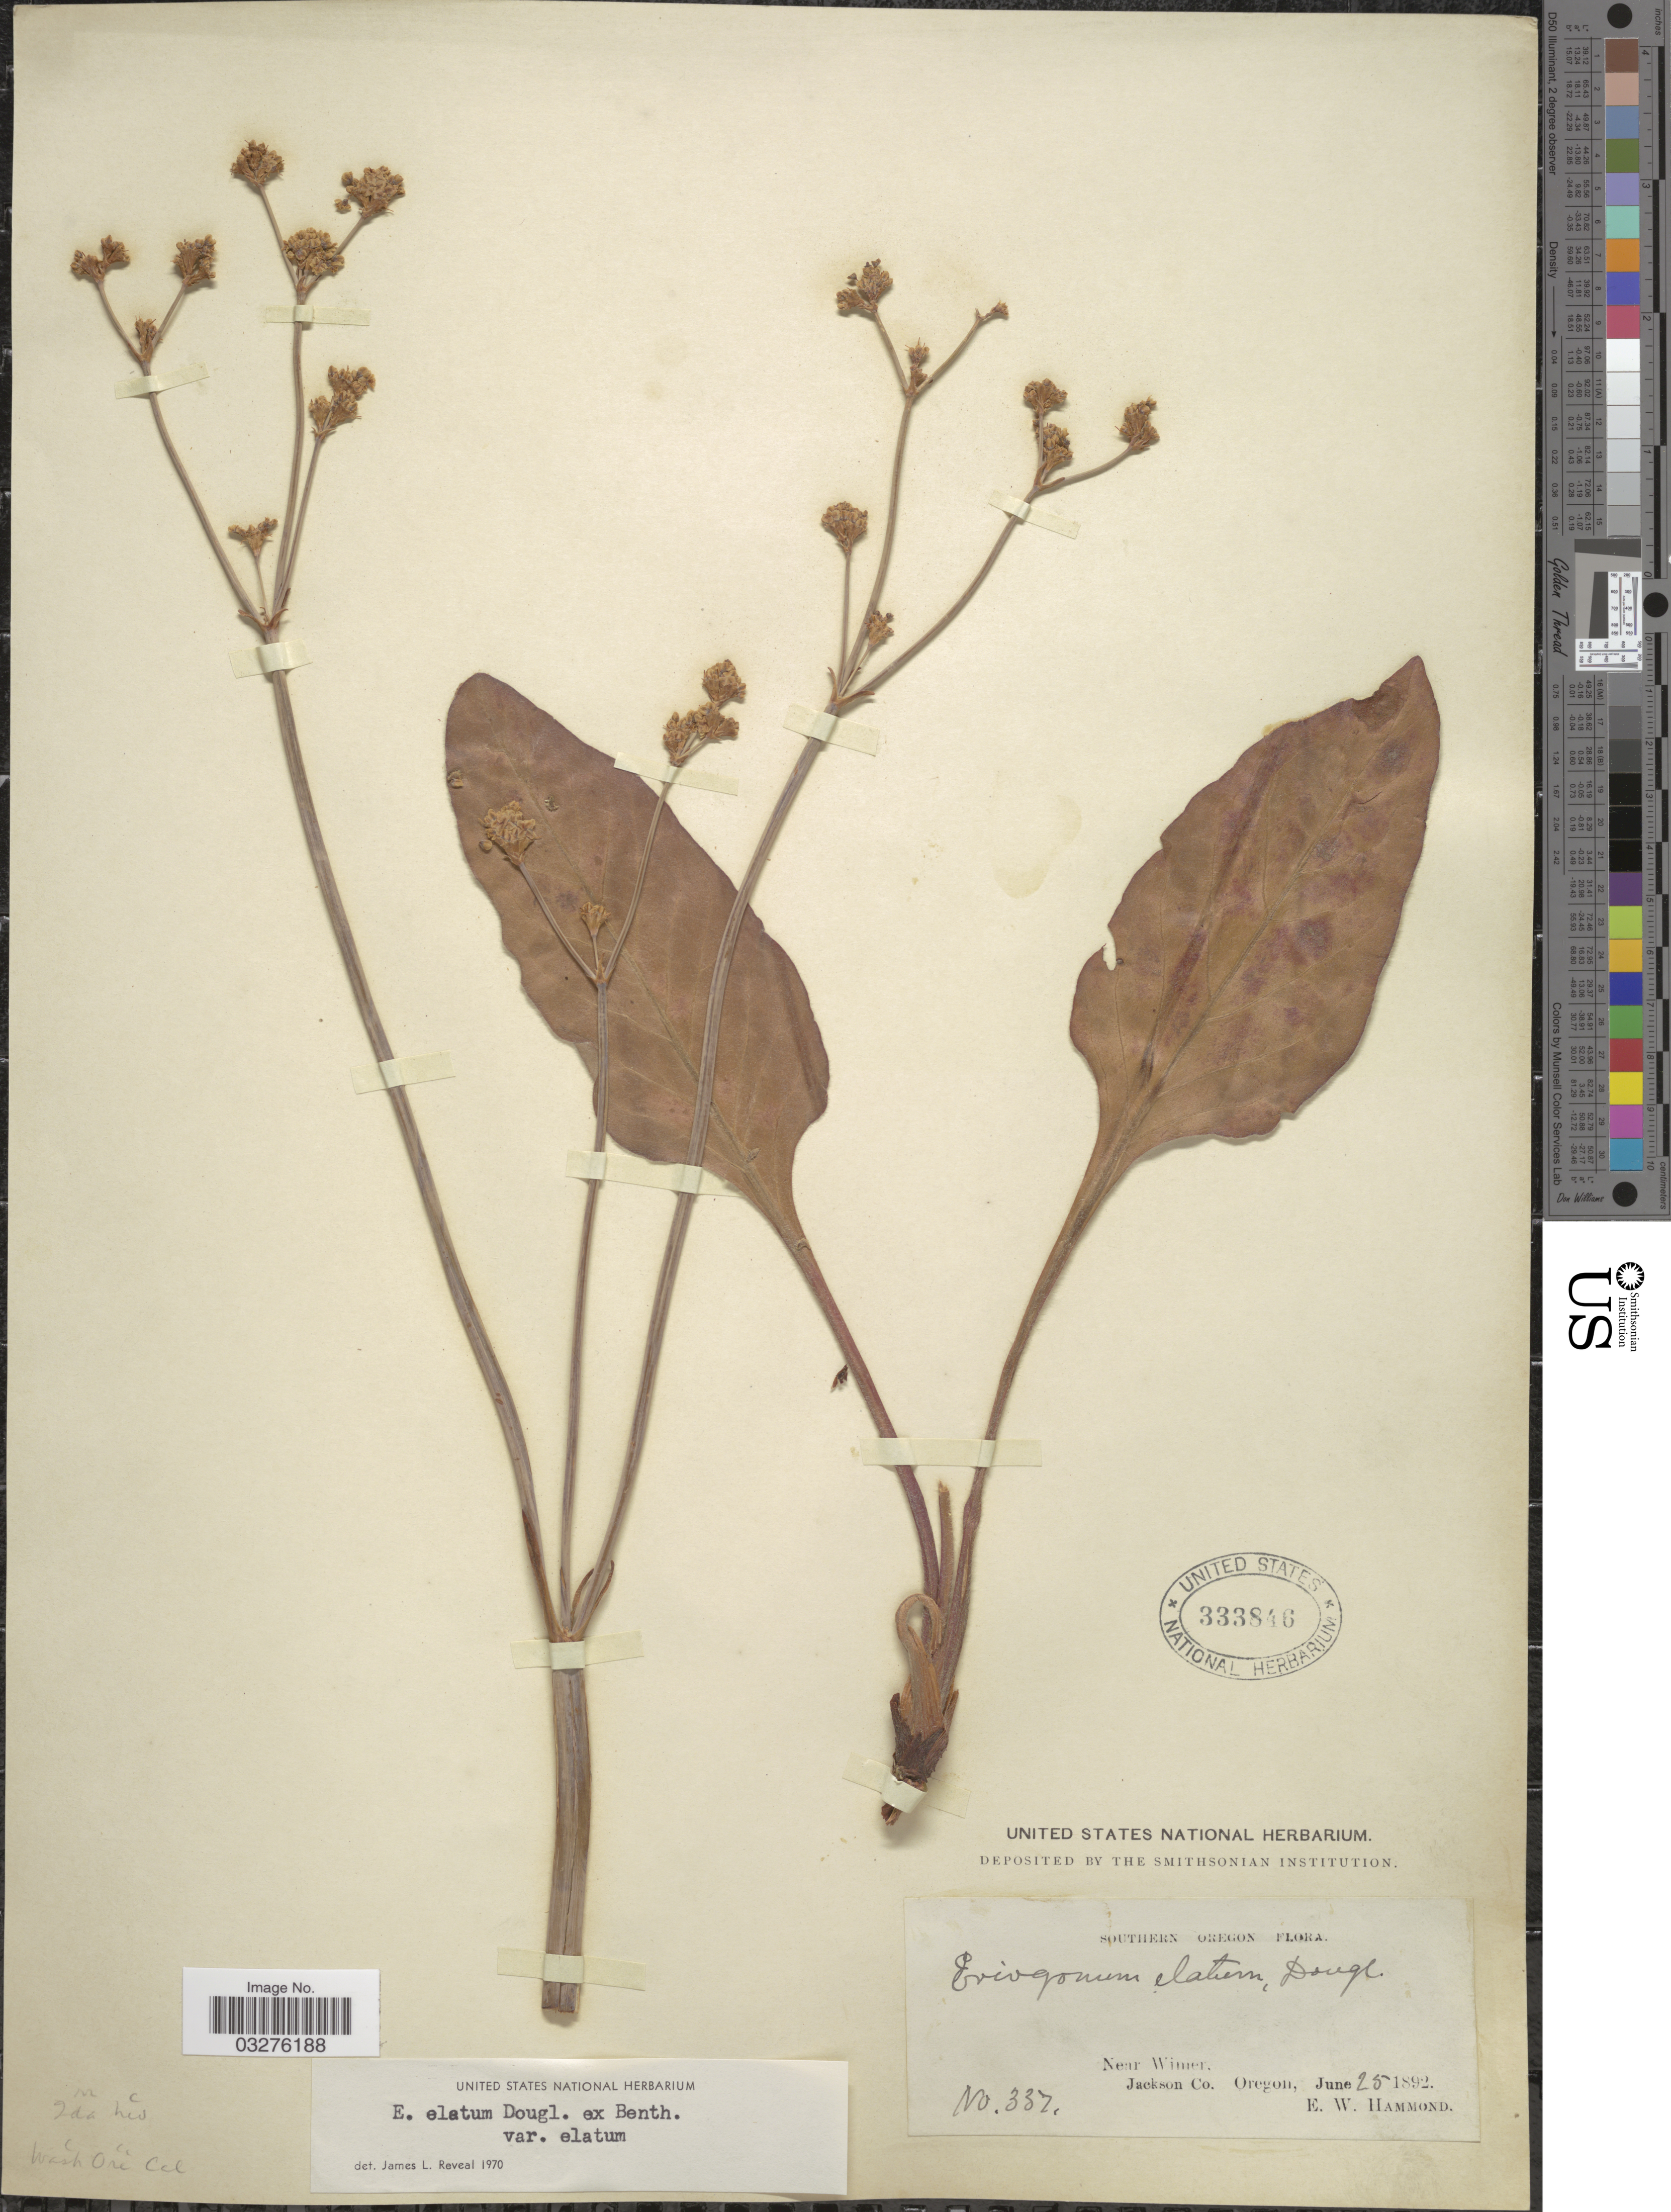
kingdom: Plantae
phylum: Tracheophyta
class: Magnoliopsida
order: Caryophyllales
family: Polygonaceae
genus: Eriogonum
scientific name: Eriogonum elatum var. elatum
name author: Douglas ex Benth.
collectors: E. Hammond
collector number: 337*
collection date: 1892-06-25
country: United States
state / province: Oregon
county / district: Jackson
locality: Southern Oregon, Near Wimer. Jackson Co.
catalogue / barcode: US 333846